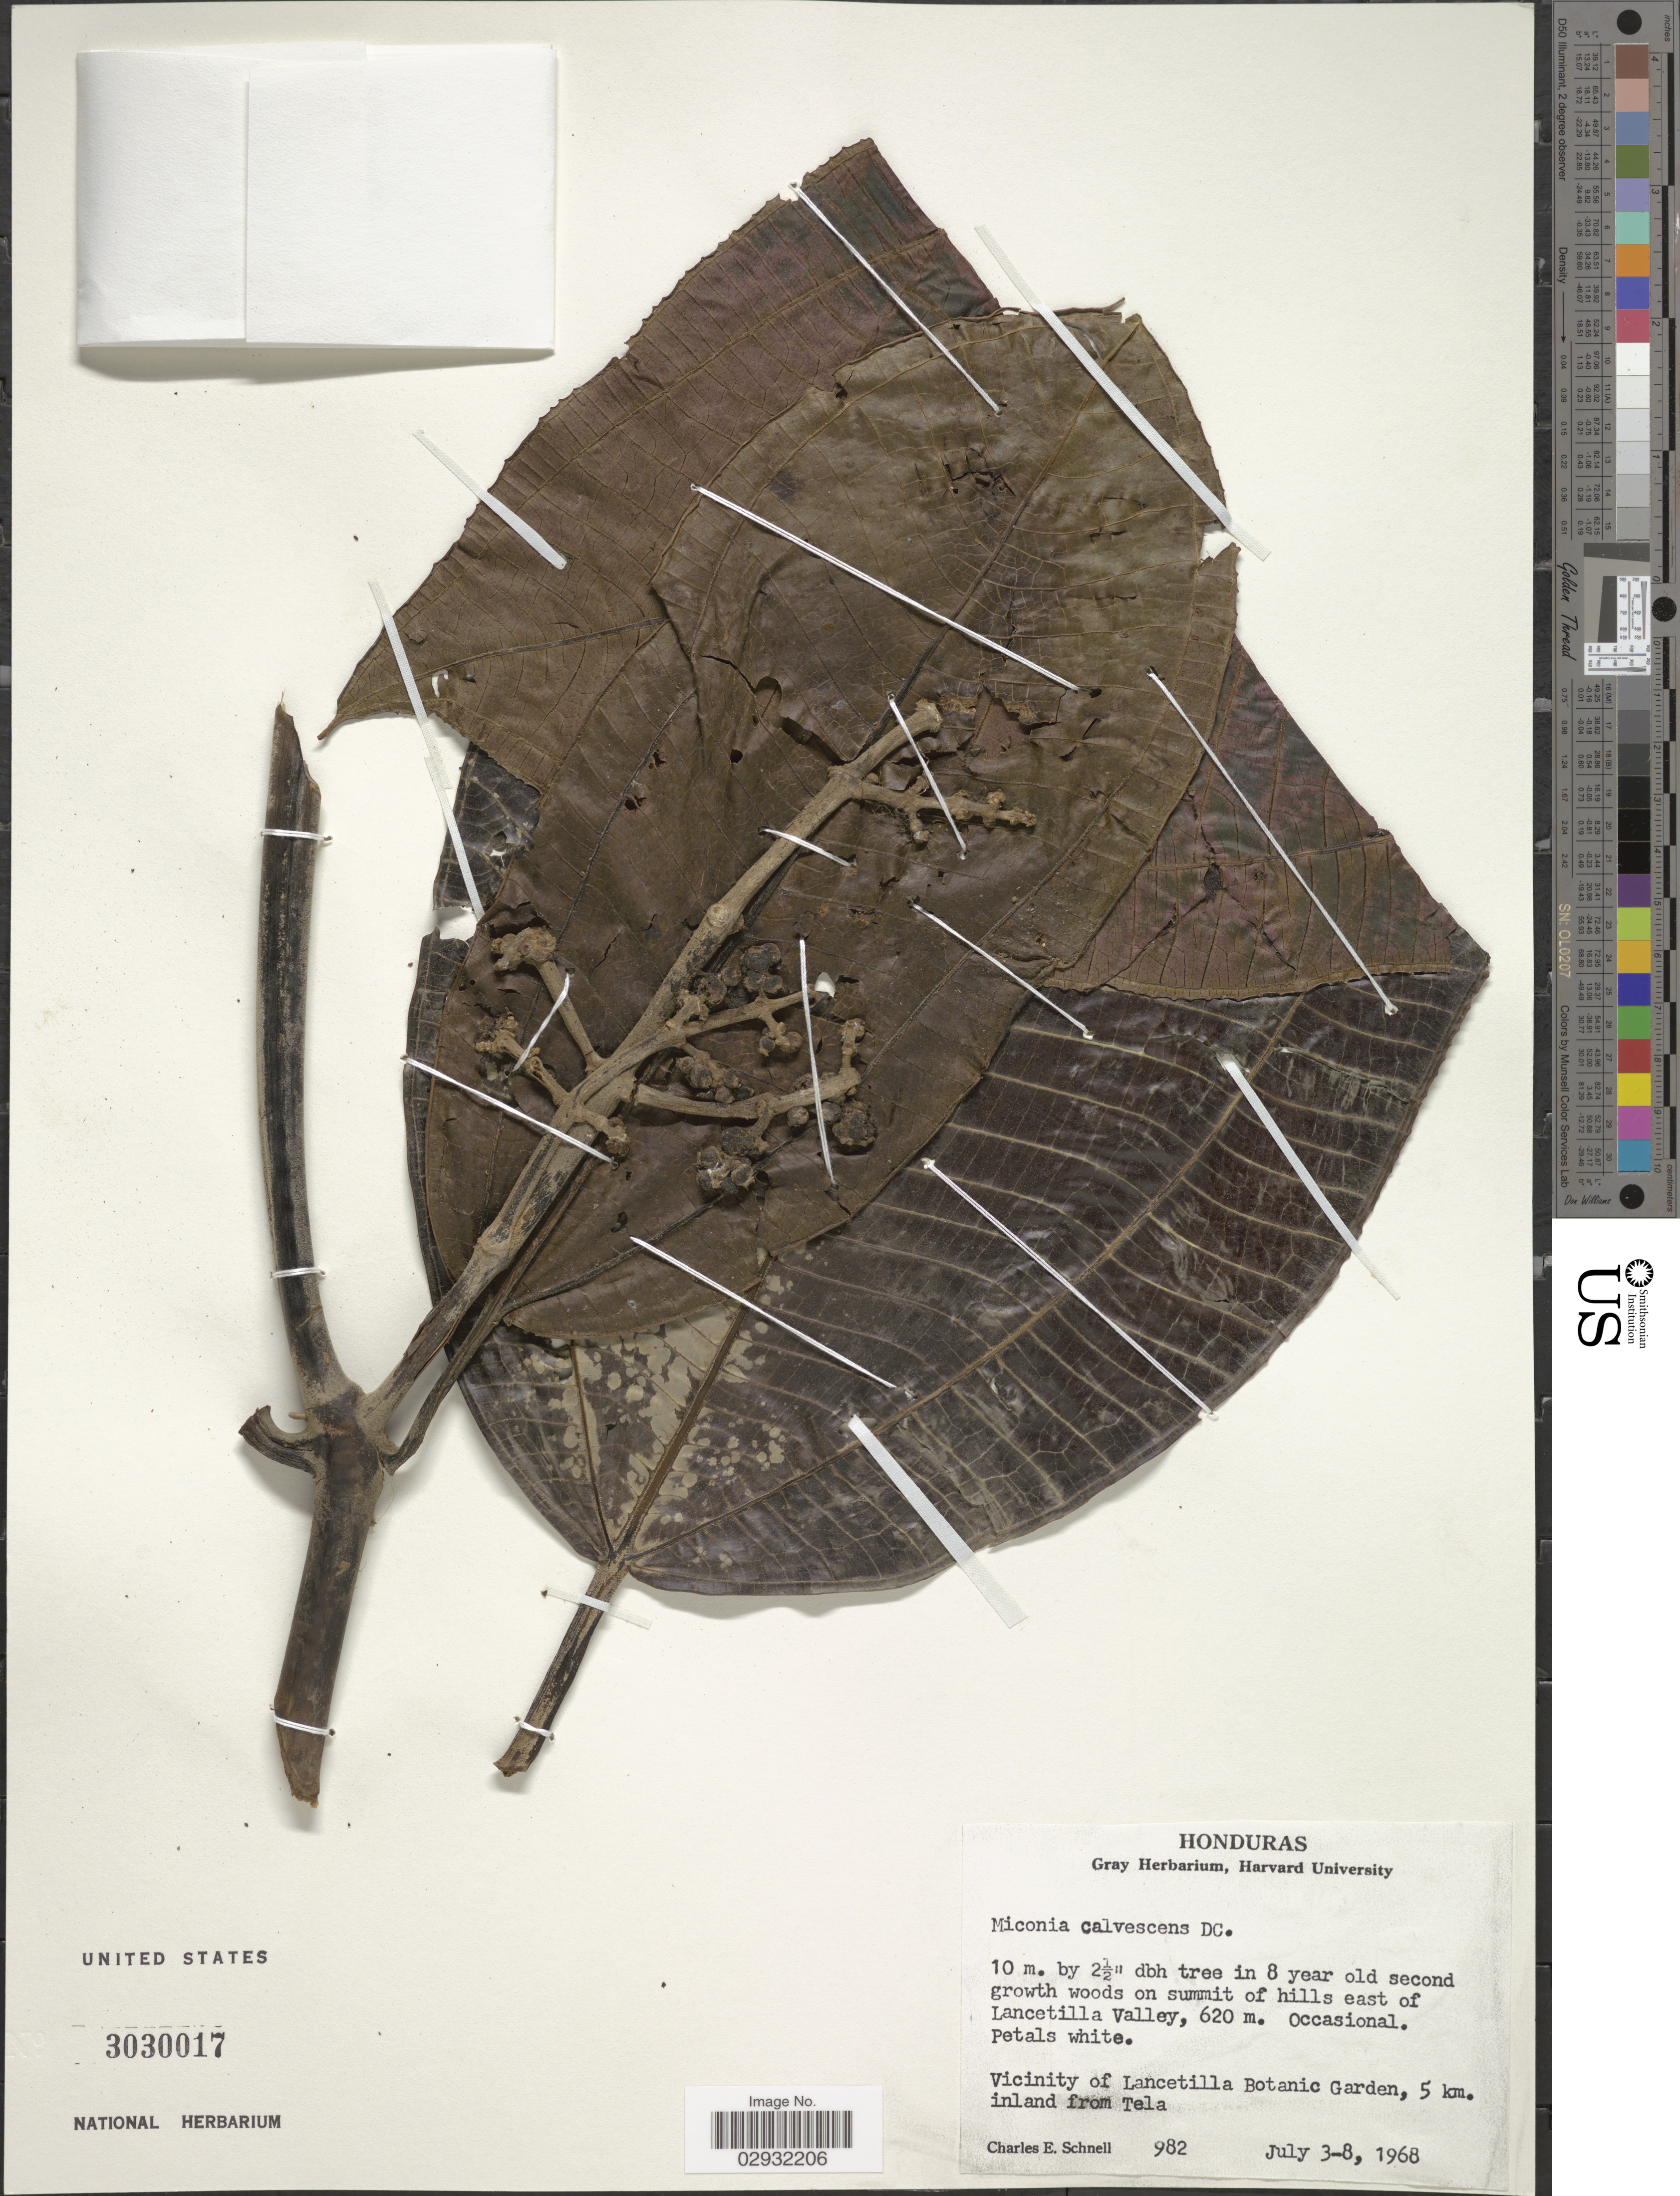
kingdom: Plantae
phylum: Tracheophyta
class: Magnoliopsida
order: Myrtales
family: Melastomataceae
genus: Miconia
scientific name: Miconia calvescens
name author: DC.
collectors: C. Schnell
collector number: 982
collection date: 1968-07-03/1968-07-08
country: Honduras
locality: On summit of hills east of Lancetilla Valley, Vicinity of Lancetilla Botanic Garden, 5 km. inland from Tela.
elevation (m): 620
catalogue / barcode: US 3030017